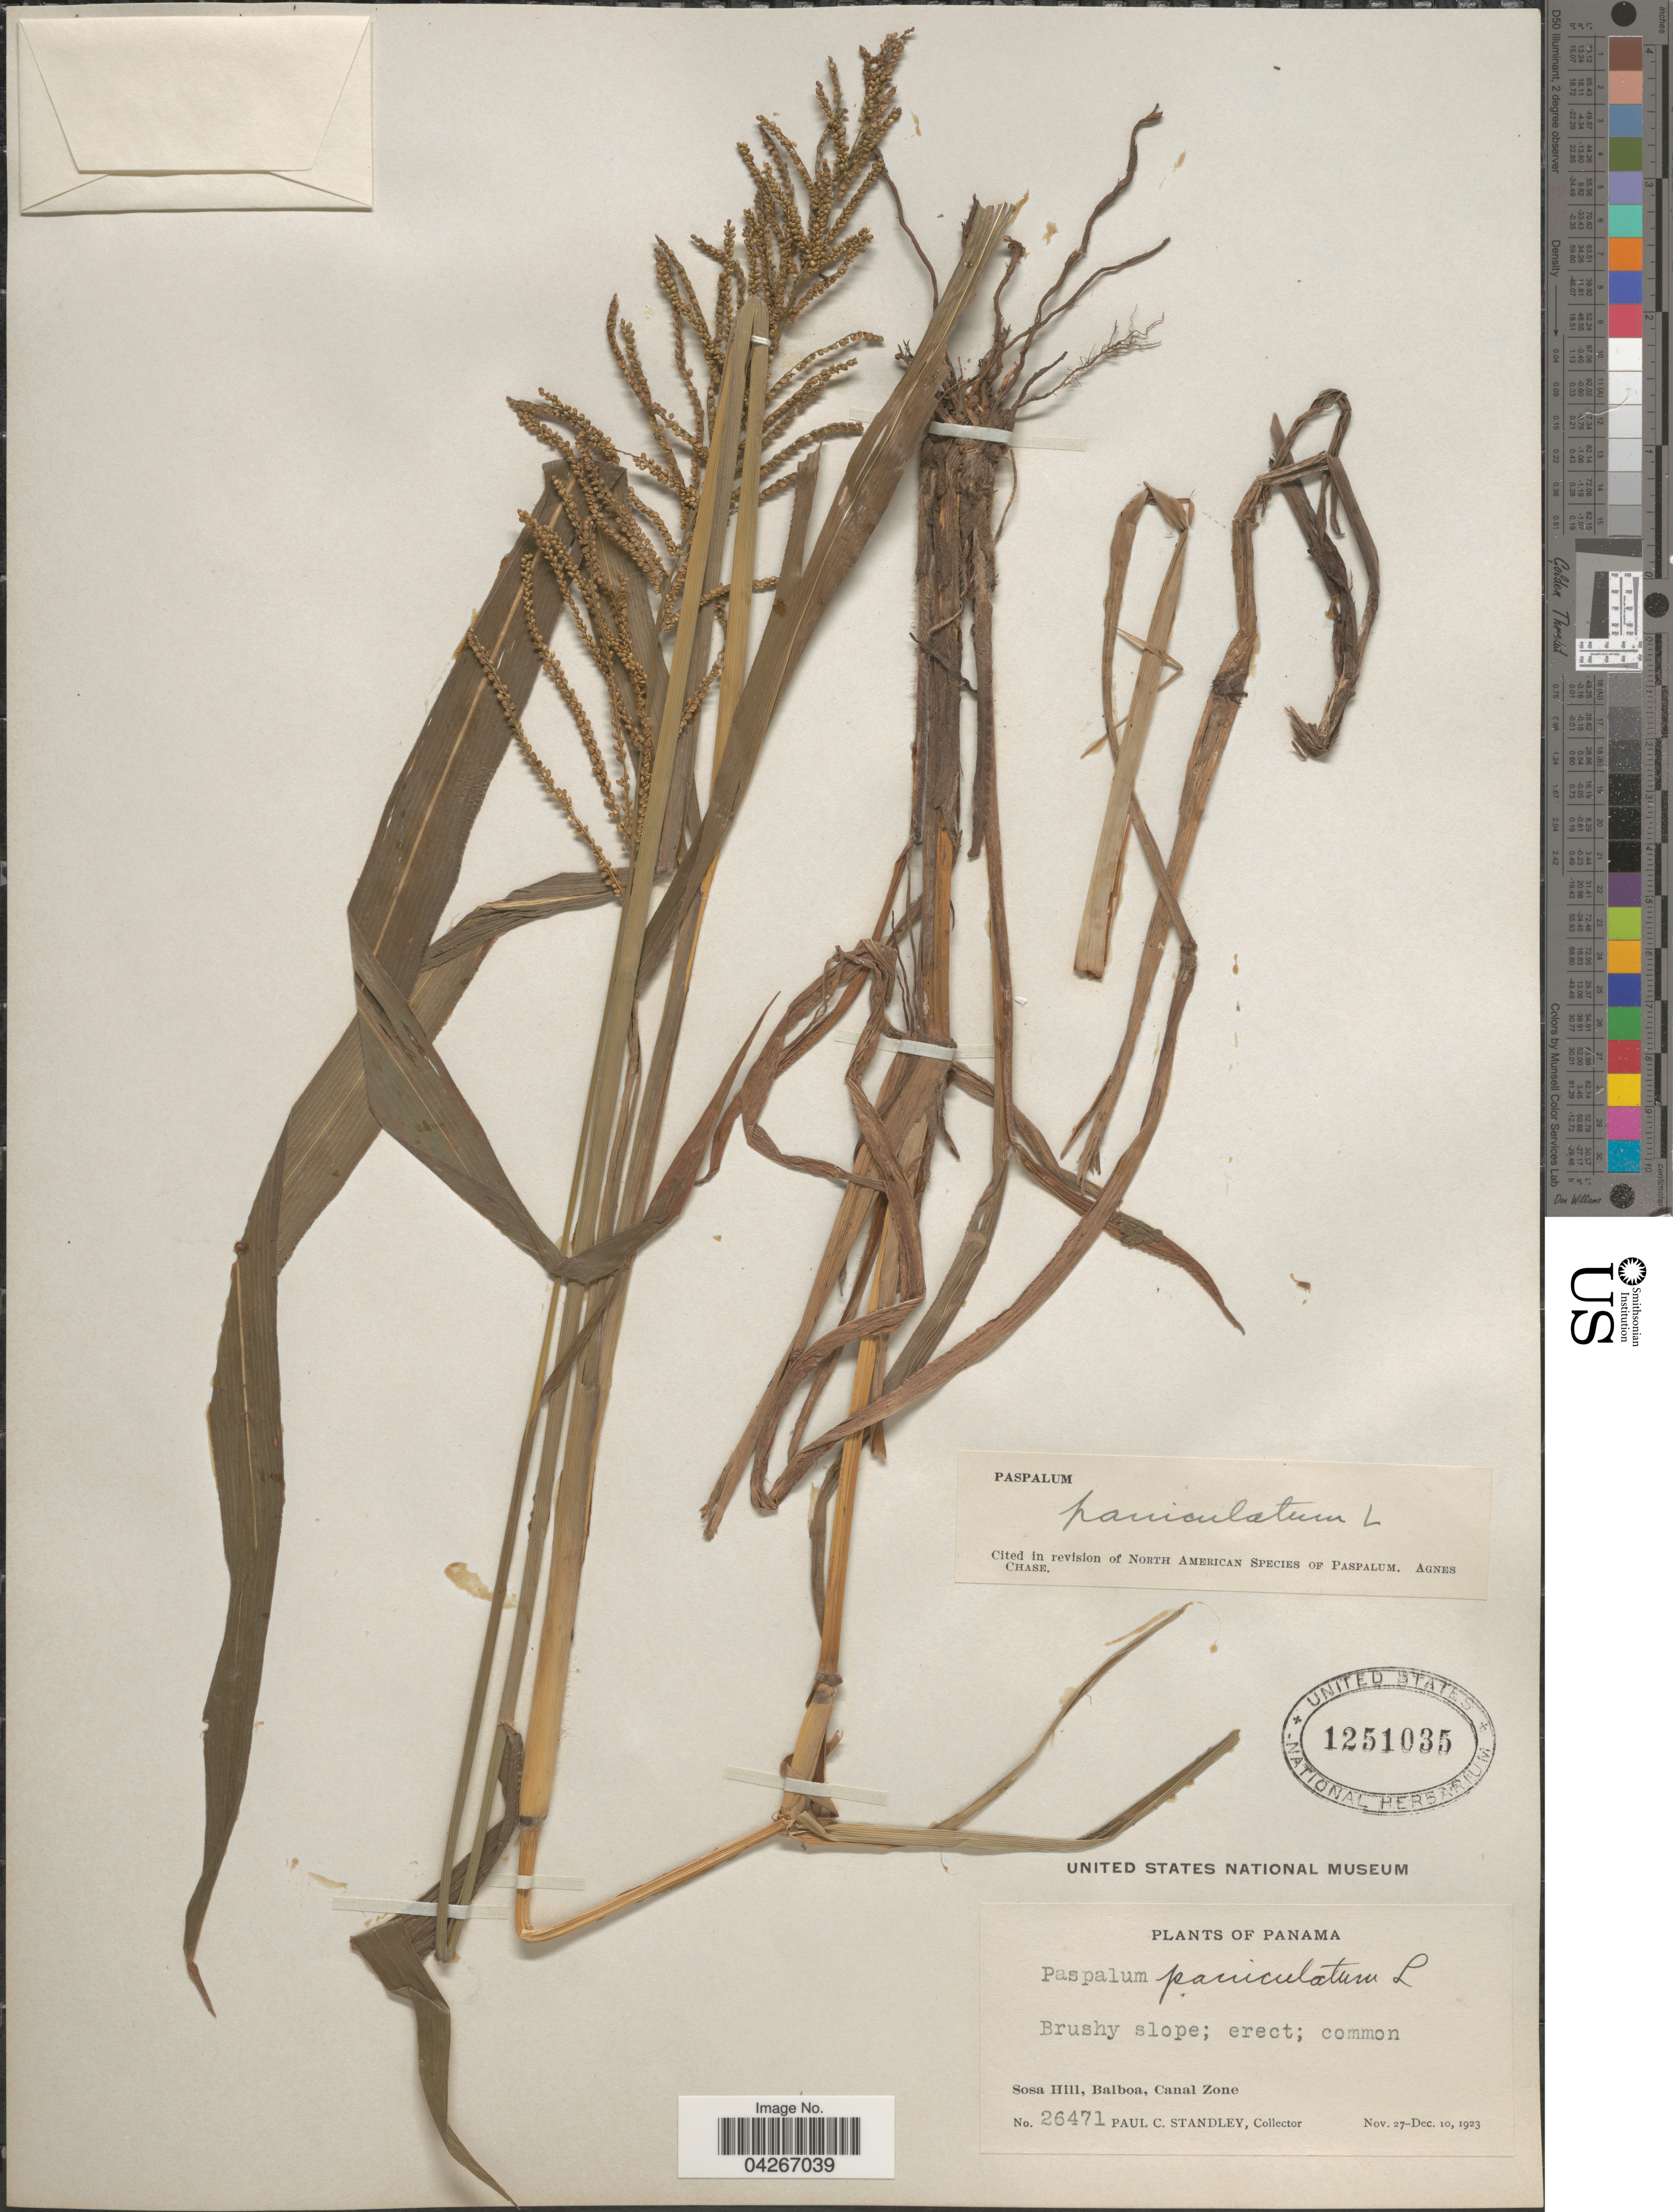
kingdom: Plantae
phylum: Tracheophyta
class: Liliopsida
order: Poales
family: Poaceae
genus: Paspalum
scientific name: Paspalum paniculatum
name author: L.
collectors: P. C. Standley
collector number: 26471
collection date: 1923-11-27/1923-12-10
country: Panama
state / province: Colón / Panamá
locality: Sosa Hill, Balboa, Canal Zone.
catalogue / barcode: US 1251035